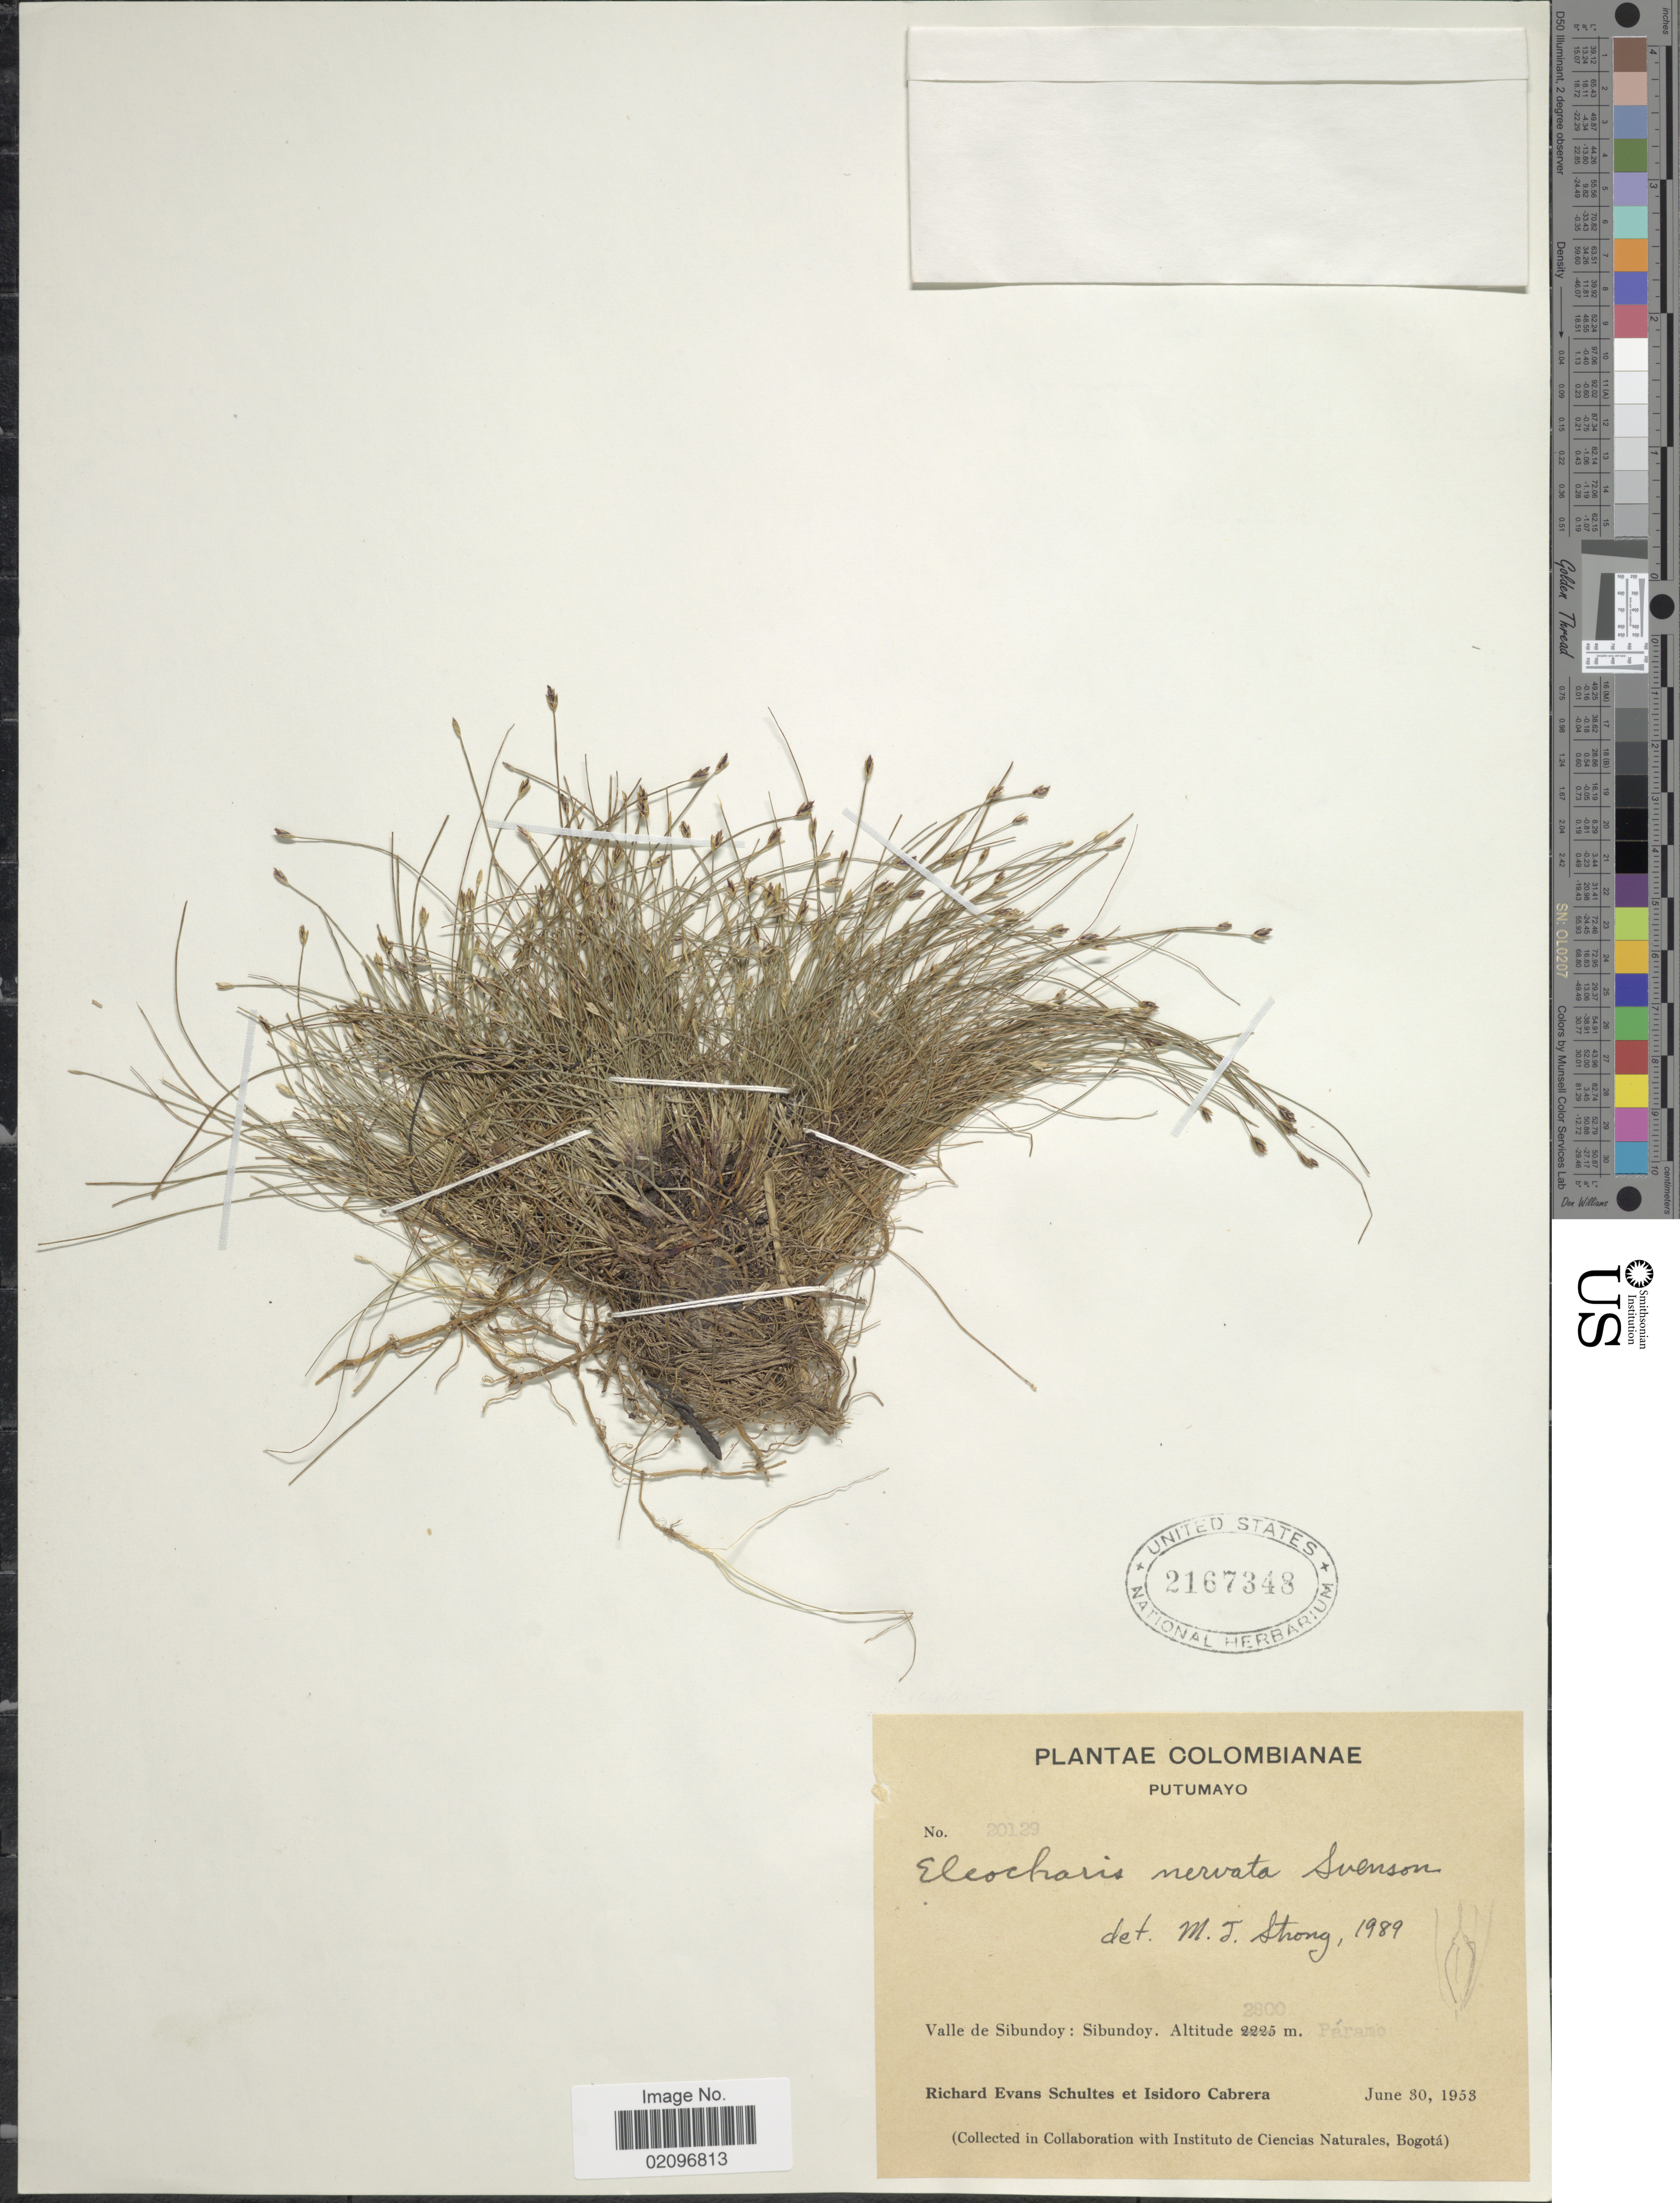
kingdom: Plantae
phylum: Tracheophyta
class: Liliopsida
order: Poales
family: Cyperaceae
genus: Eleocharis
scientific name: Eleocharis nervata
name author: Svenson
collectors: R. E. Schultes & I. Cabrera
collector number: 20129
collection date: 1953-06-30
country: Colombia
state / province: Putumayo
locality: Putumayo, Valle de Sibundoy: Sibundoy. Paramo,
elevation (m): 2800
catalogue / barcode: US 2167348